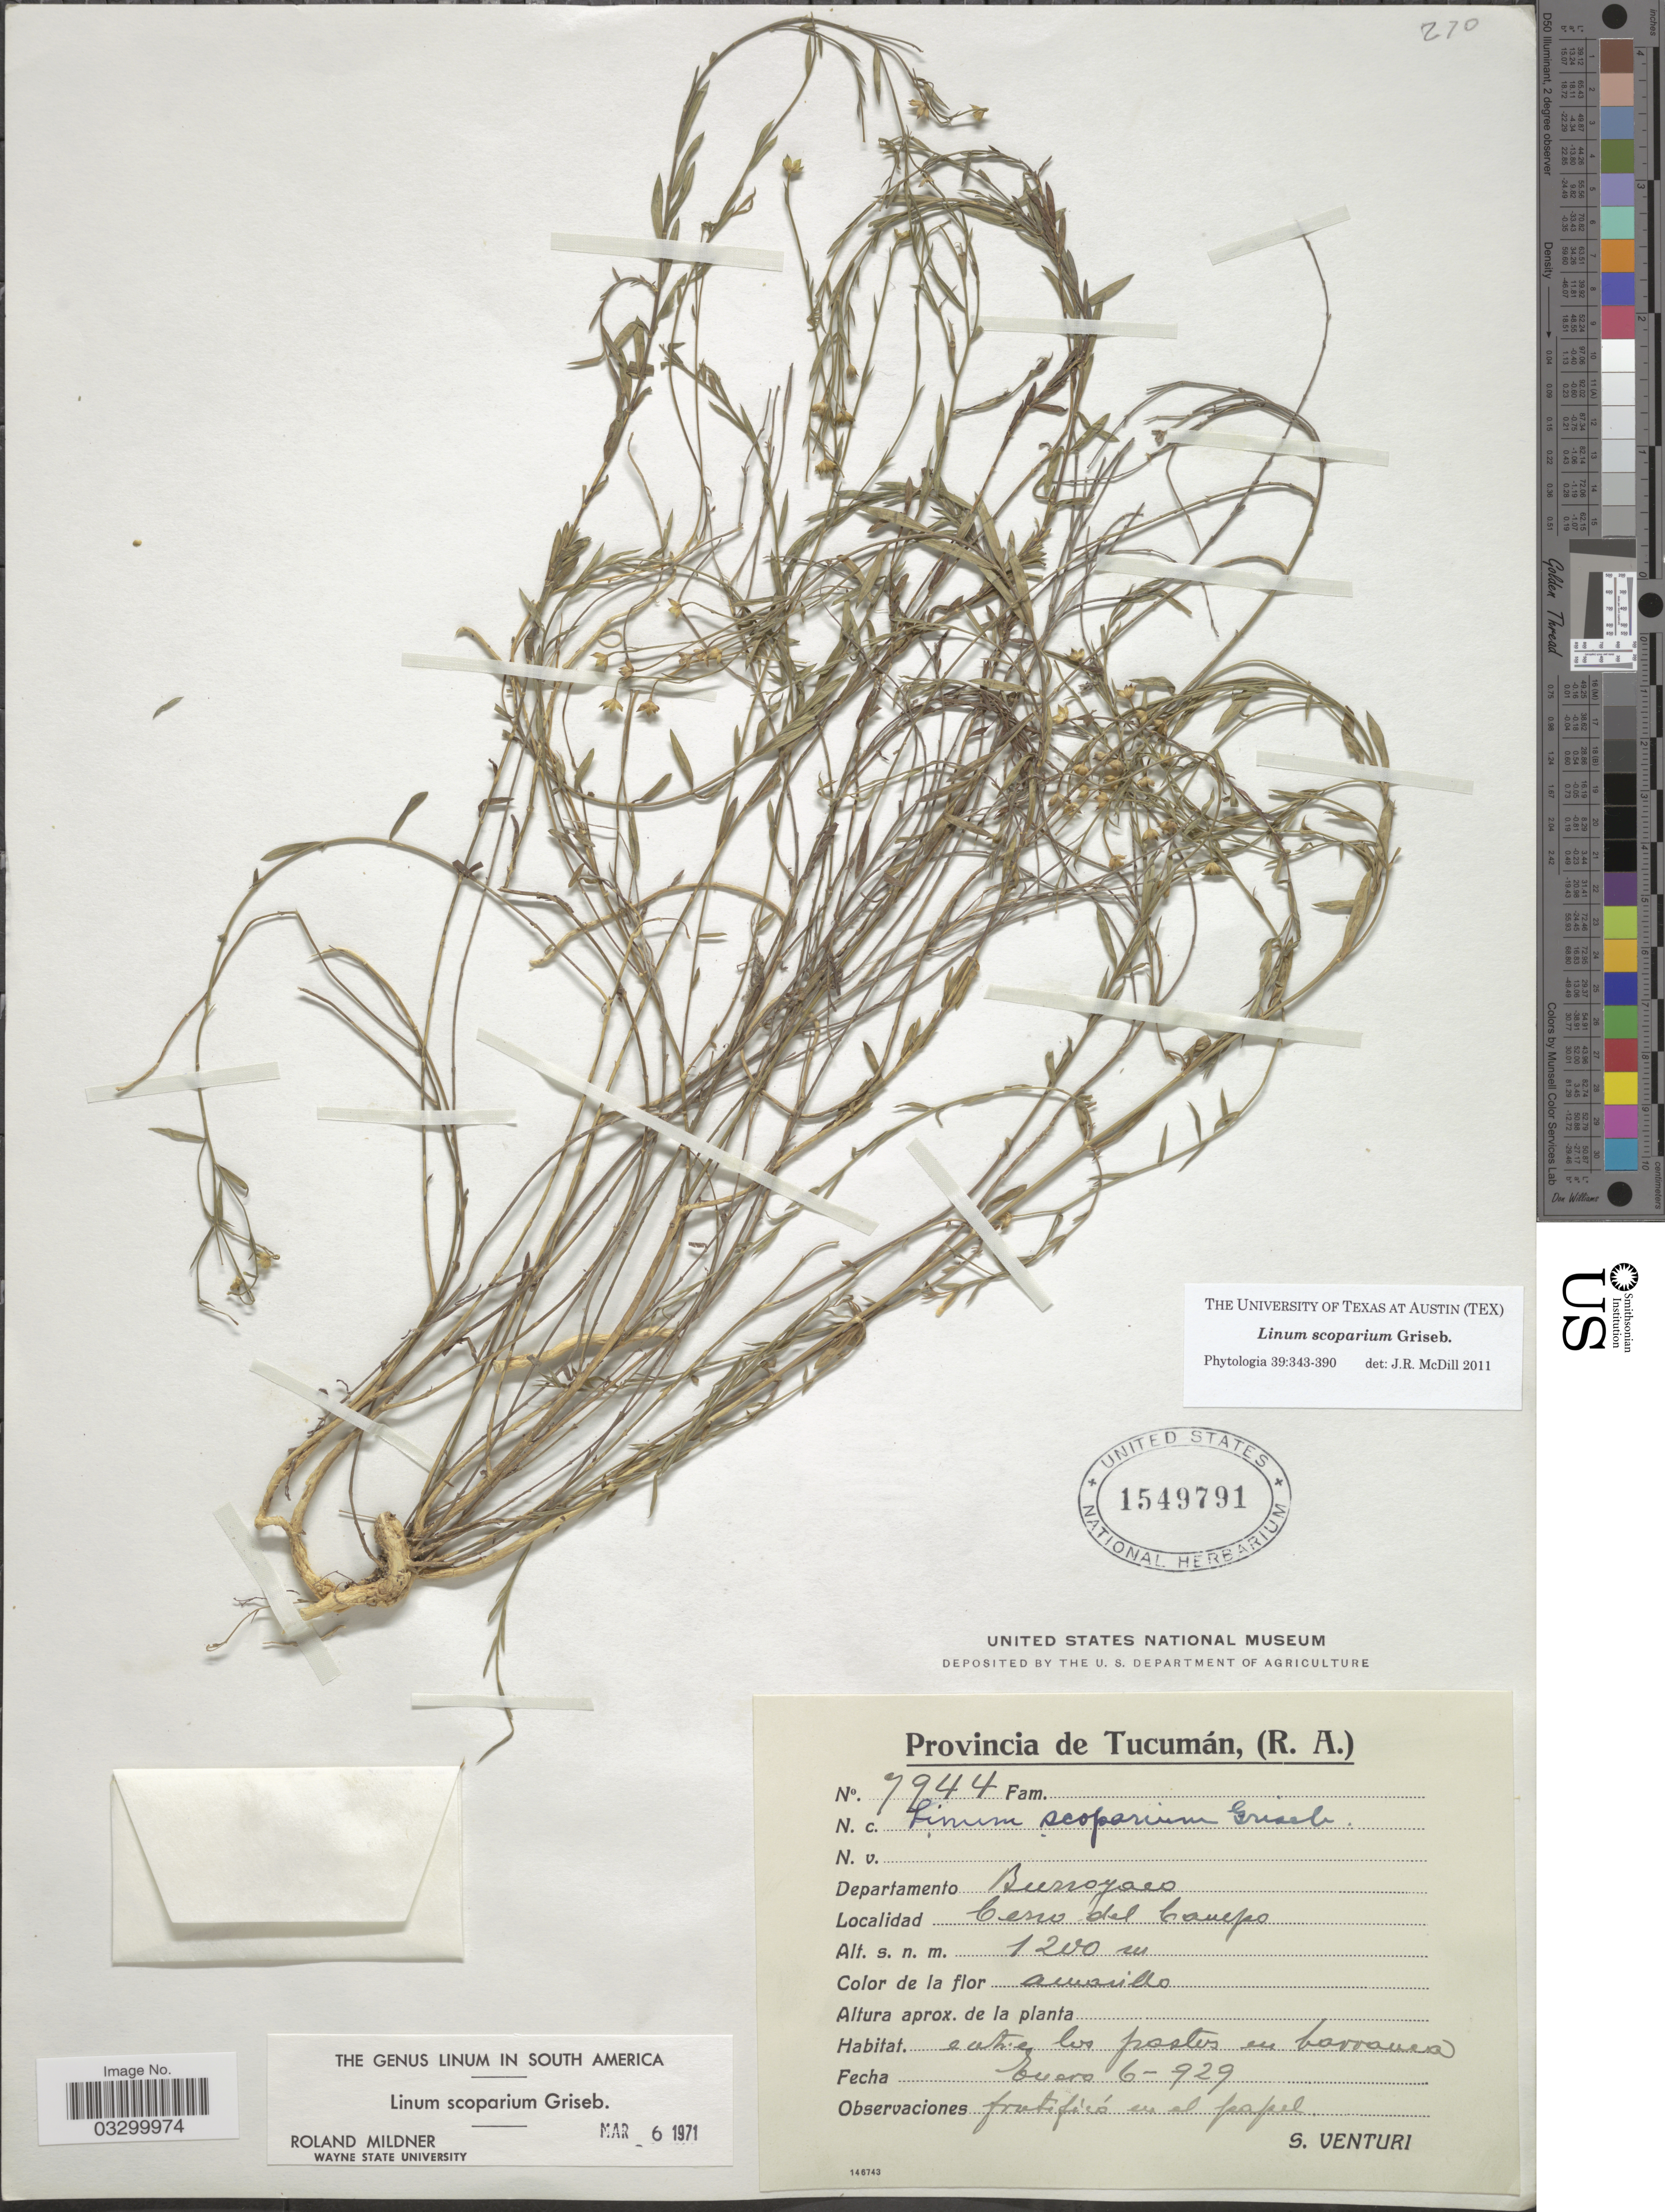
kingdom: Plantae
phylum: Tracheophyta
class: Magnoliopsida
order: Malpighiales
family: Linaceae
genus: Linum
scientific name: Linum scoparium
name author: Griseb.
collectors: S. Venturi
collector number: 7944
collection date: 1929-01-06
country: Argentina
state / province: Tucuman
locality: Provincia de Tucumán, (R.A.). Departamento Burroyaco. Cerro del Campo.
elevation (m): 1200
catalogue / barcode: US 1549791